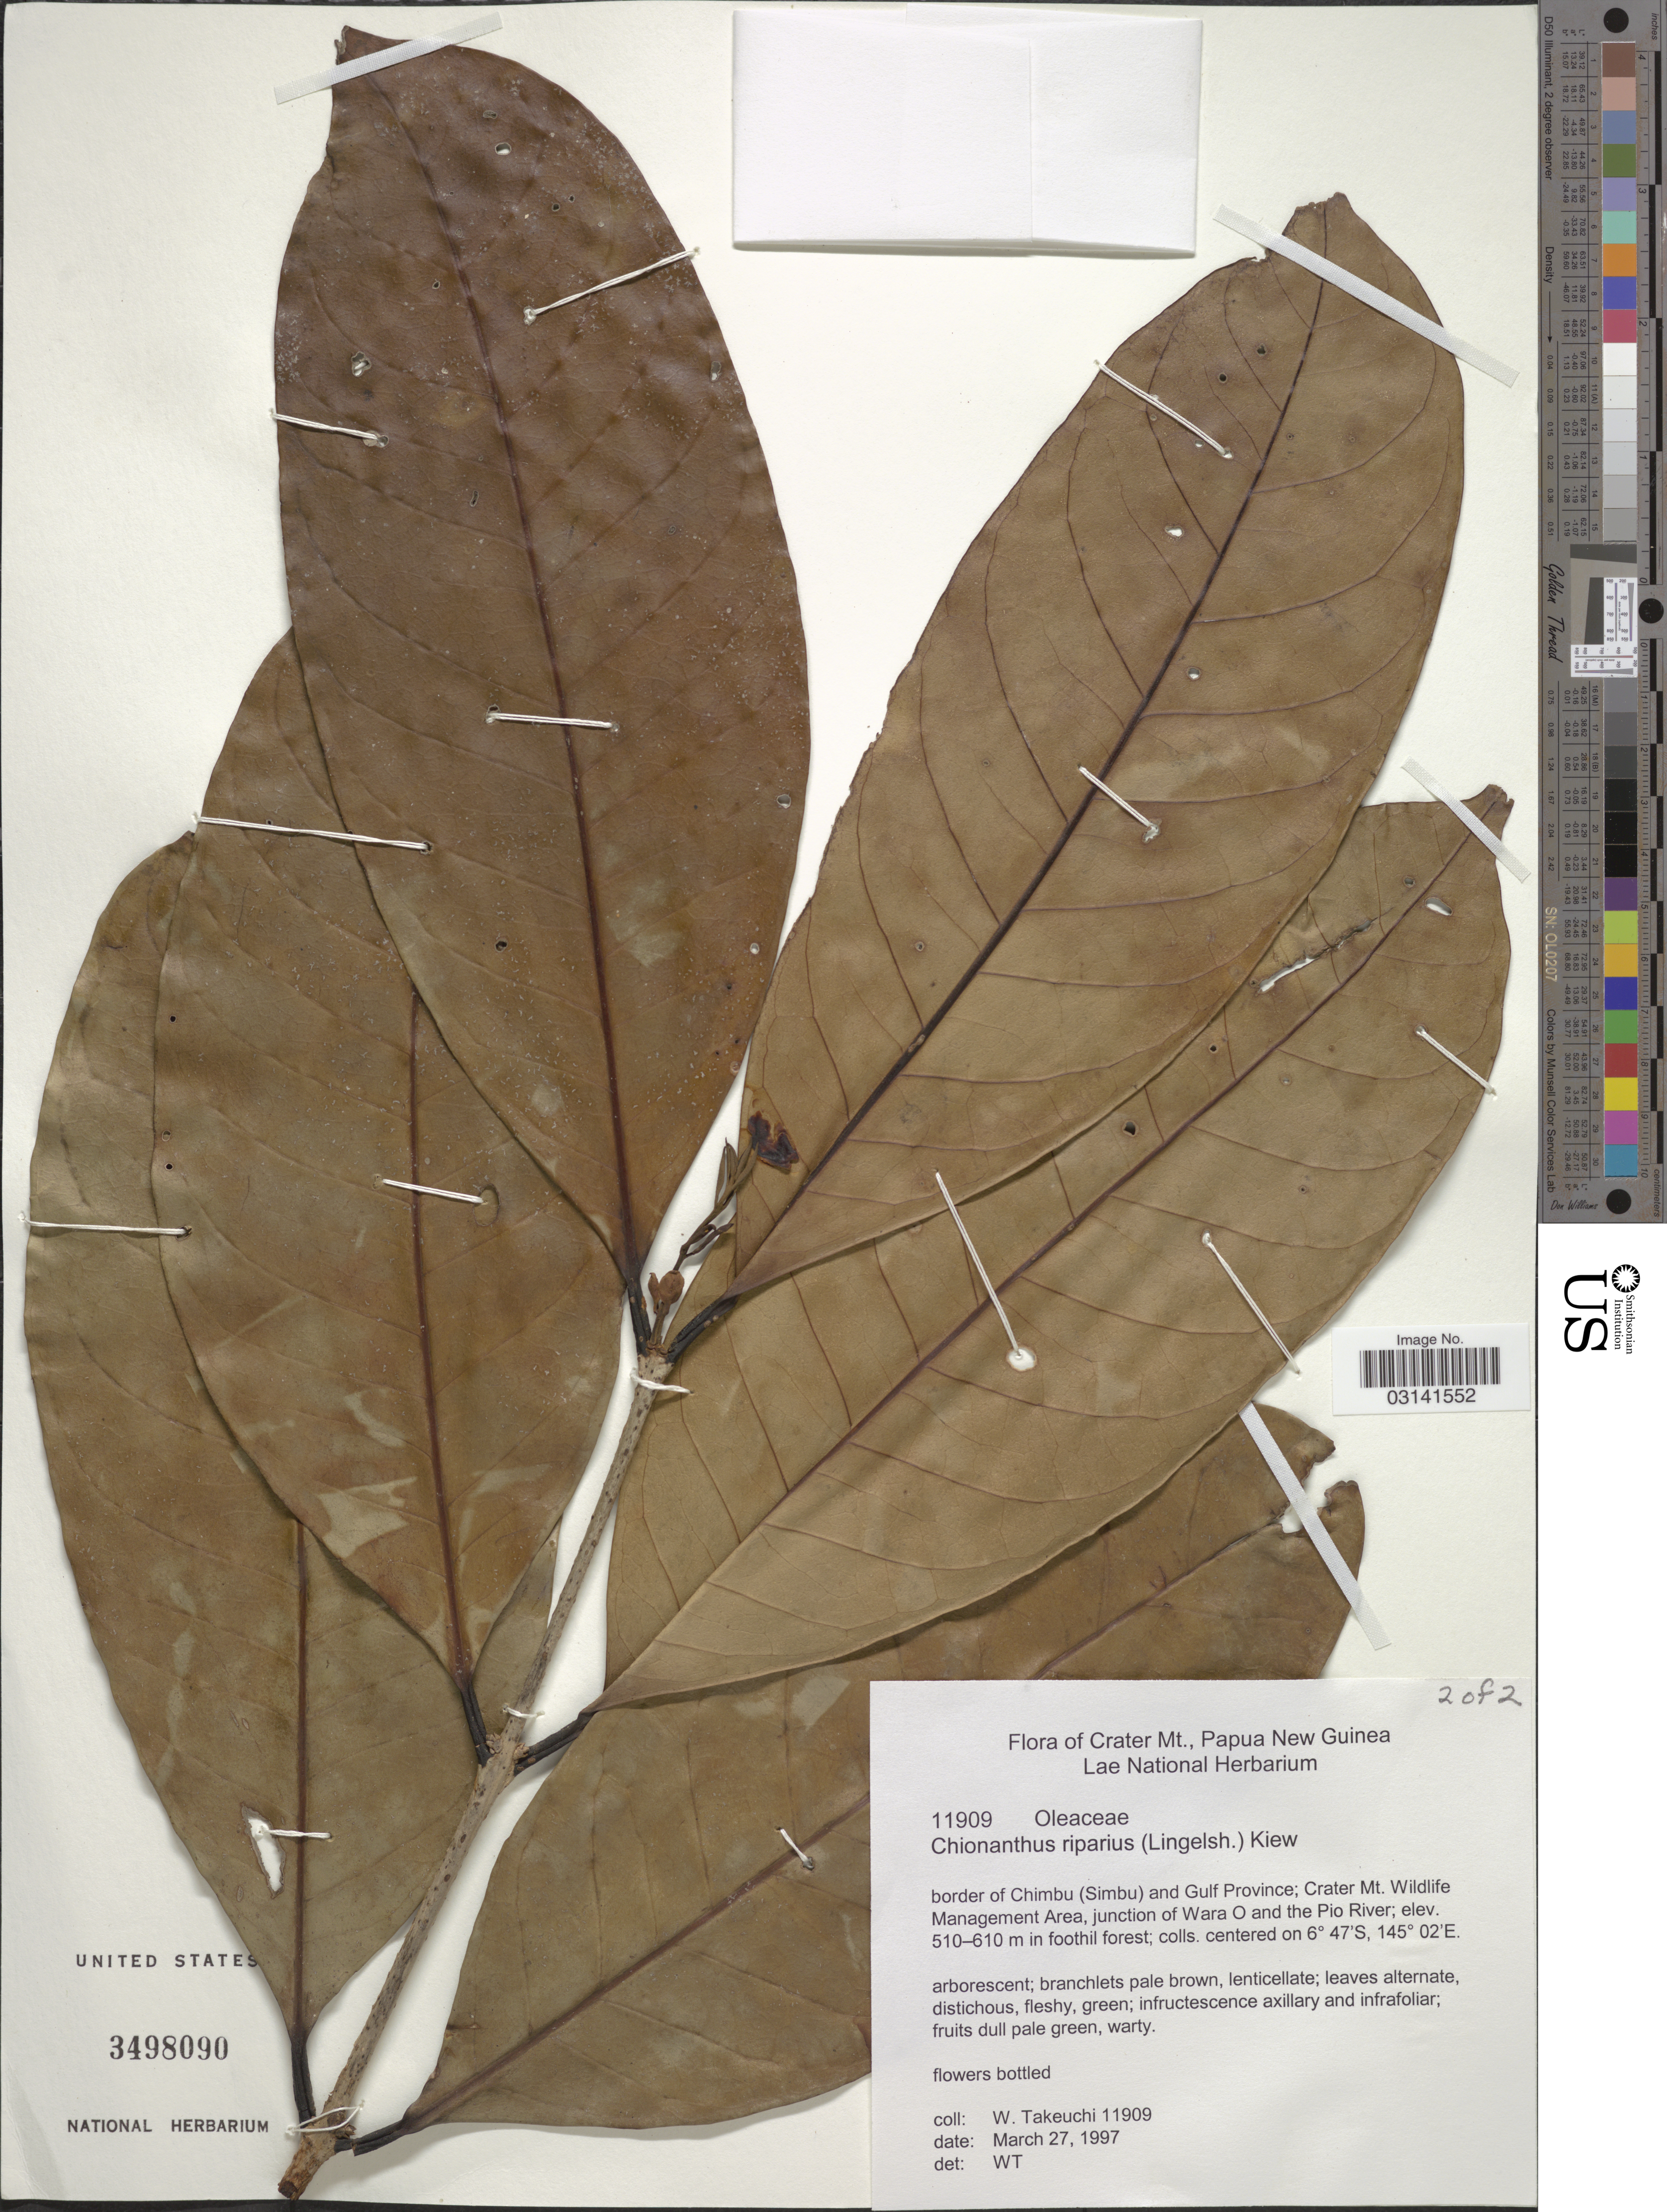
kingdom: Plantae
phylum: Tracheophyta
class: Magnoliopsida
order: Lamiales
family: Oleaceae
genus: Chionanthus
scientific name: Chionanthus riparius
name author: (Lingelsh.) Kiew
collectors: W. Takeuchi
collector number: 11909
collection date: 1997-03-27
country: Papua New Guinea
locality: Crater Mt., border of Chimbu (Simbu) and Gulf Province; Crater Mt. Wildlife Management Area, junction of Wara O and the Pio River.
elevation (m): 510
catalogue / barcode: US 3498090